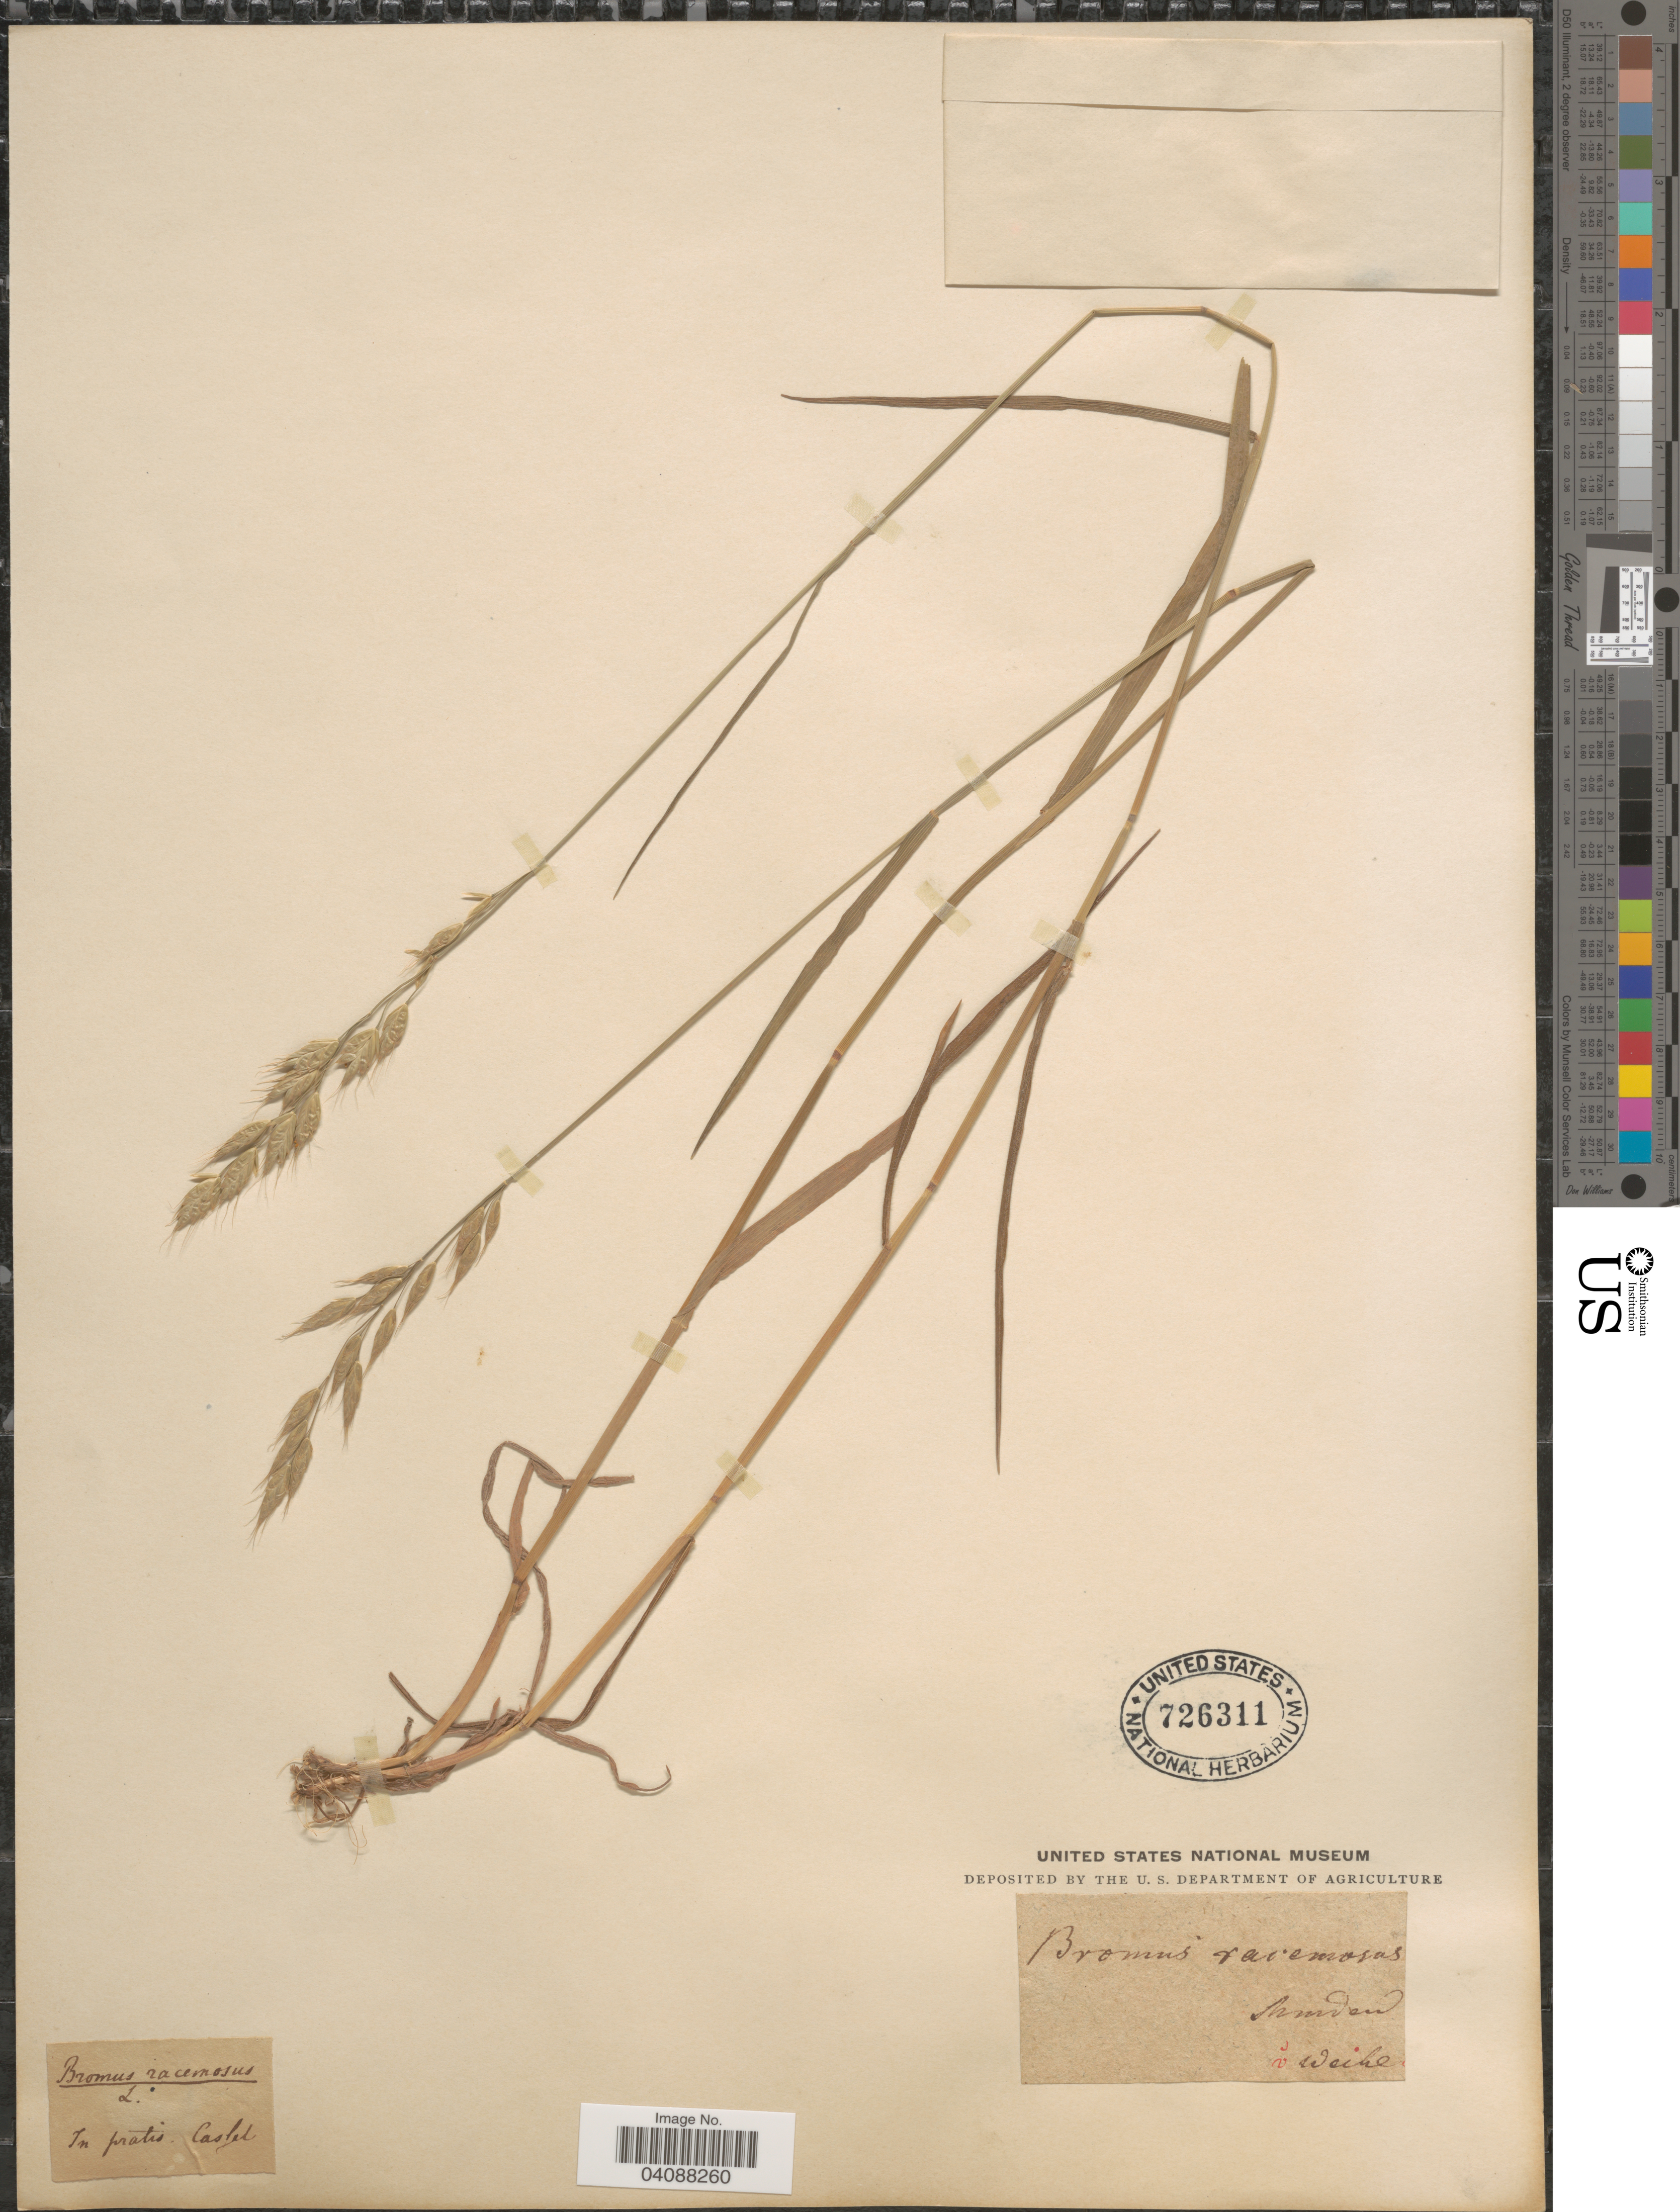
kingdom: Plantae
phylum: Tracheophyta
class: Liliopsida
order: Poales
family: Poaceae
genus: Bromus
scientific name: Bromus racemosus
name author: L.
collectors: Weihe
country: Germany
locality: In pratis, Cassel.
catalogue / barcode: US 726311